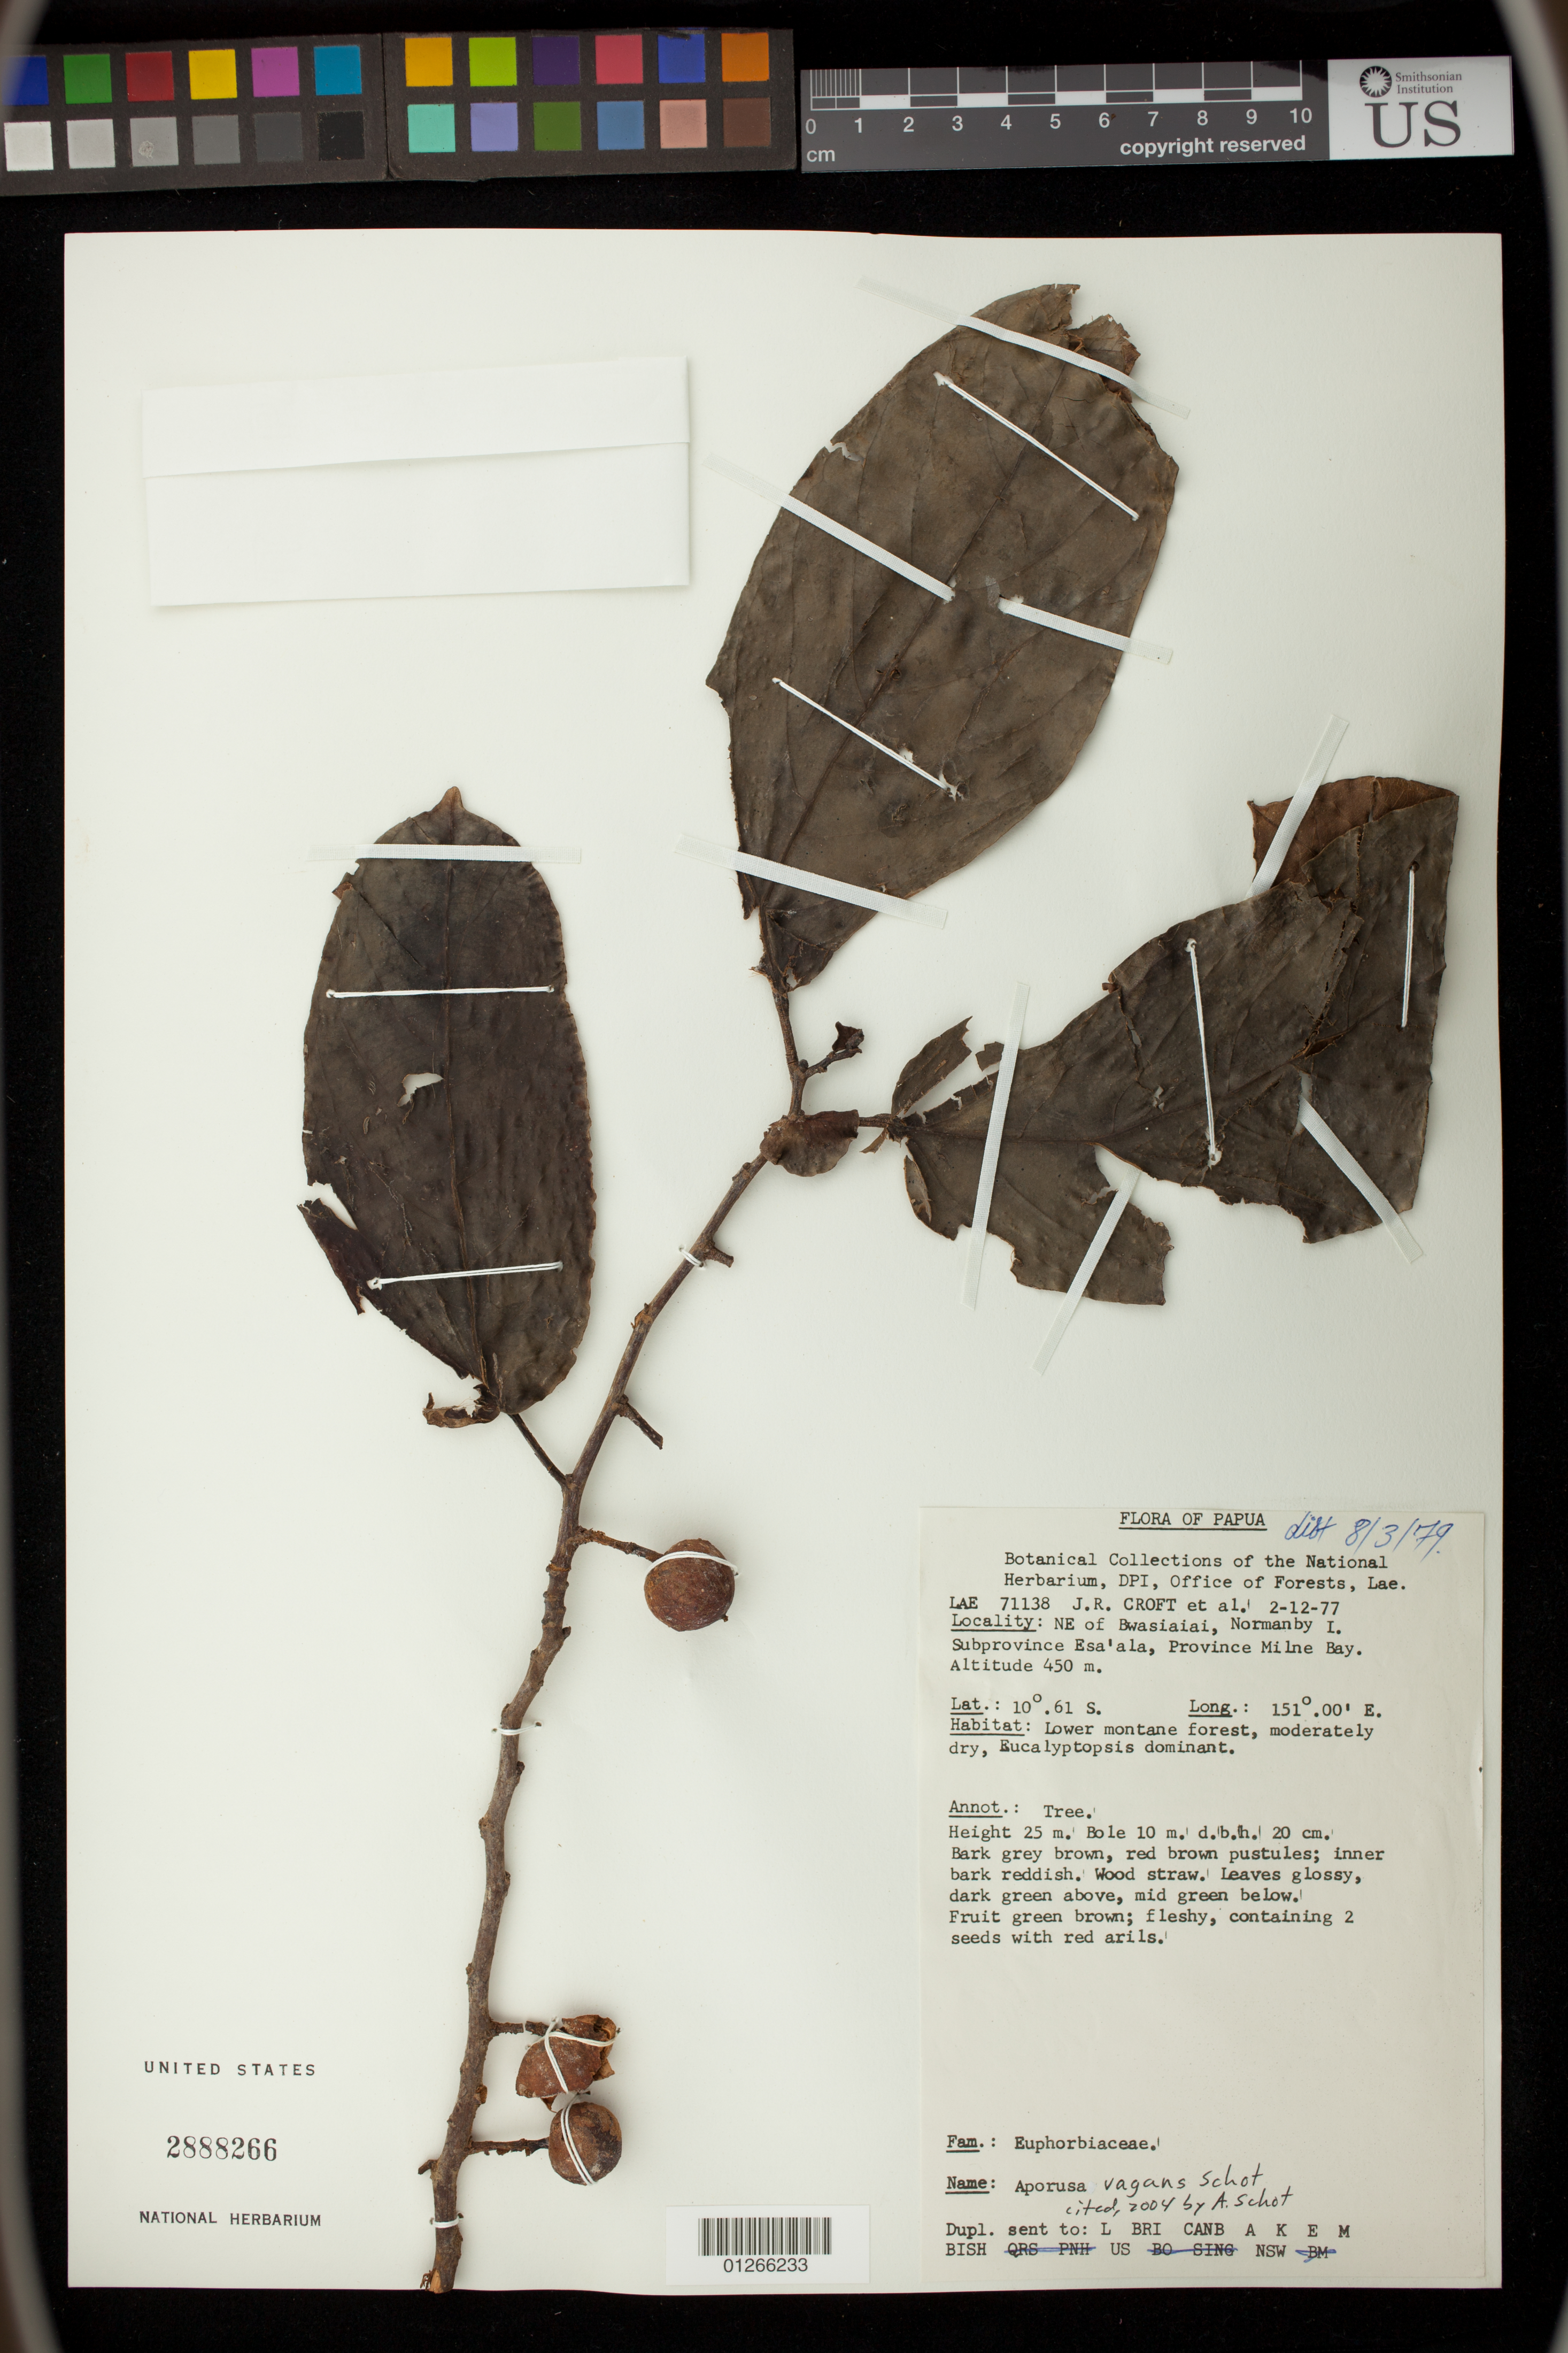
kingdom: Plantae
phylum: Tracheophyta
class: Magnoliopsida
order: Malpighiales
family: Phyllanthaceae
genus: Aporosa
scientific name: Aporosa vagans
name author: Schot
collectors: J. R. Croft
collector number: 71138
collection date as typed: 1977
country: Papua New Guinea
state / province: Milne Bay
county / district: Esa'ala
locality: NE of Bwasiaiai, Normanby I.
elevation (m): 450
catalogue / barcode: US 288866